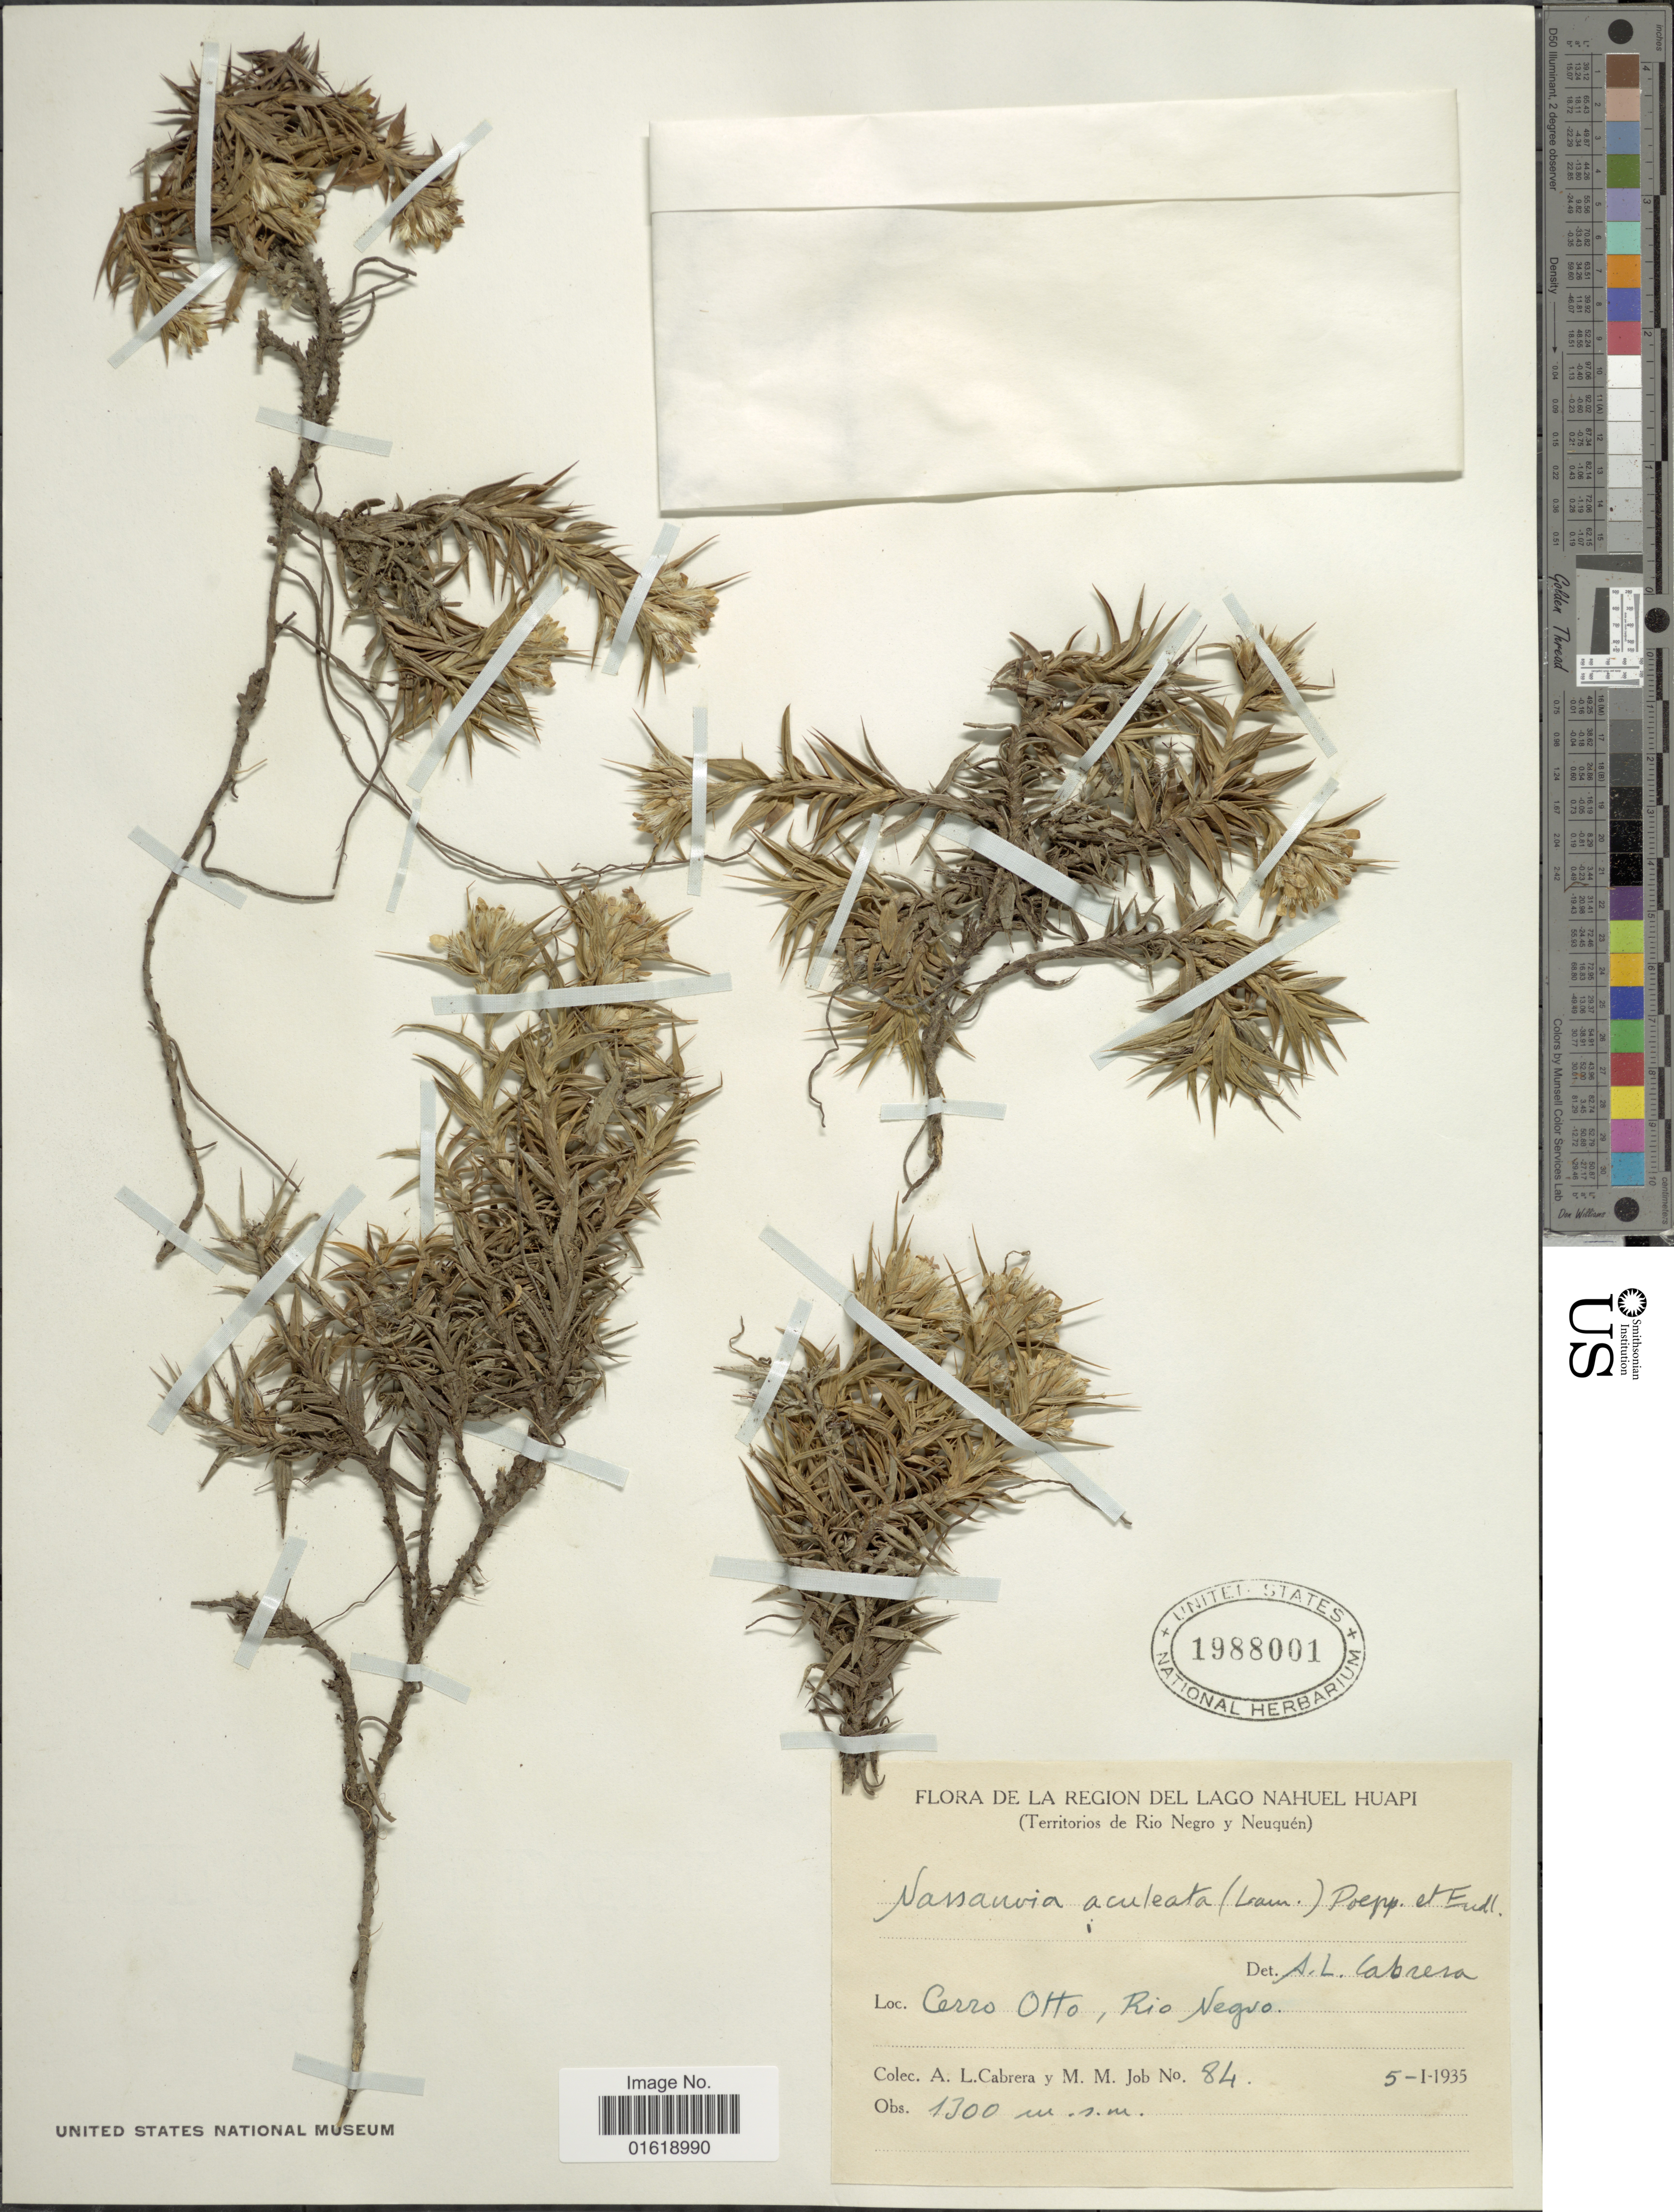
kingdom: Plantae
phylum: Tracheophyta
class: Magnoliopsida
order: Asterales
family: Asteraceae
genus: Nassauvia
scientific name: Nassauvia aculeata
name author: (Less.) Poepp. & Endl.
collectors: A. L. Cabrera & M. Job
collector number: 84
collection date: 1935-01-05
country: Argentina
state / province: Rio Negro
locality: La Region del Lago Nahuel Huapi. (Territorios de Rio Negro y Neuquén). Cerro Otto, Rio Negro.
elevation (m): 1300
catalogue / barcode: US 1988001